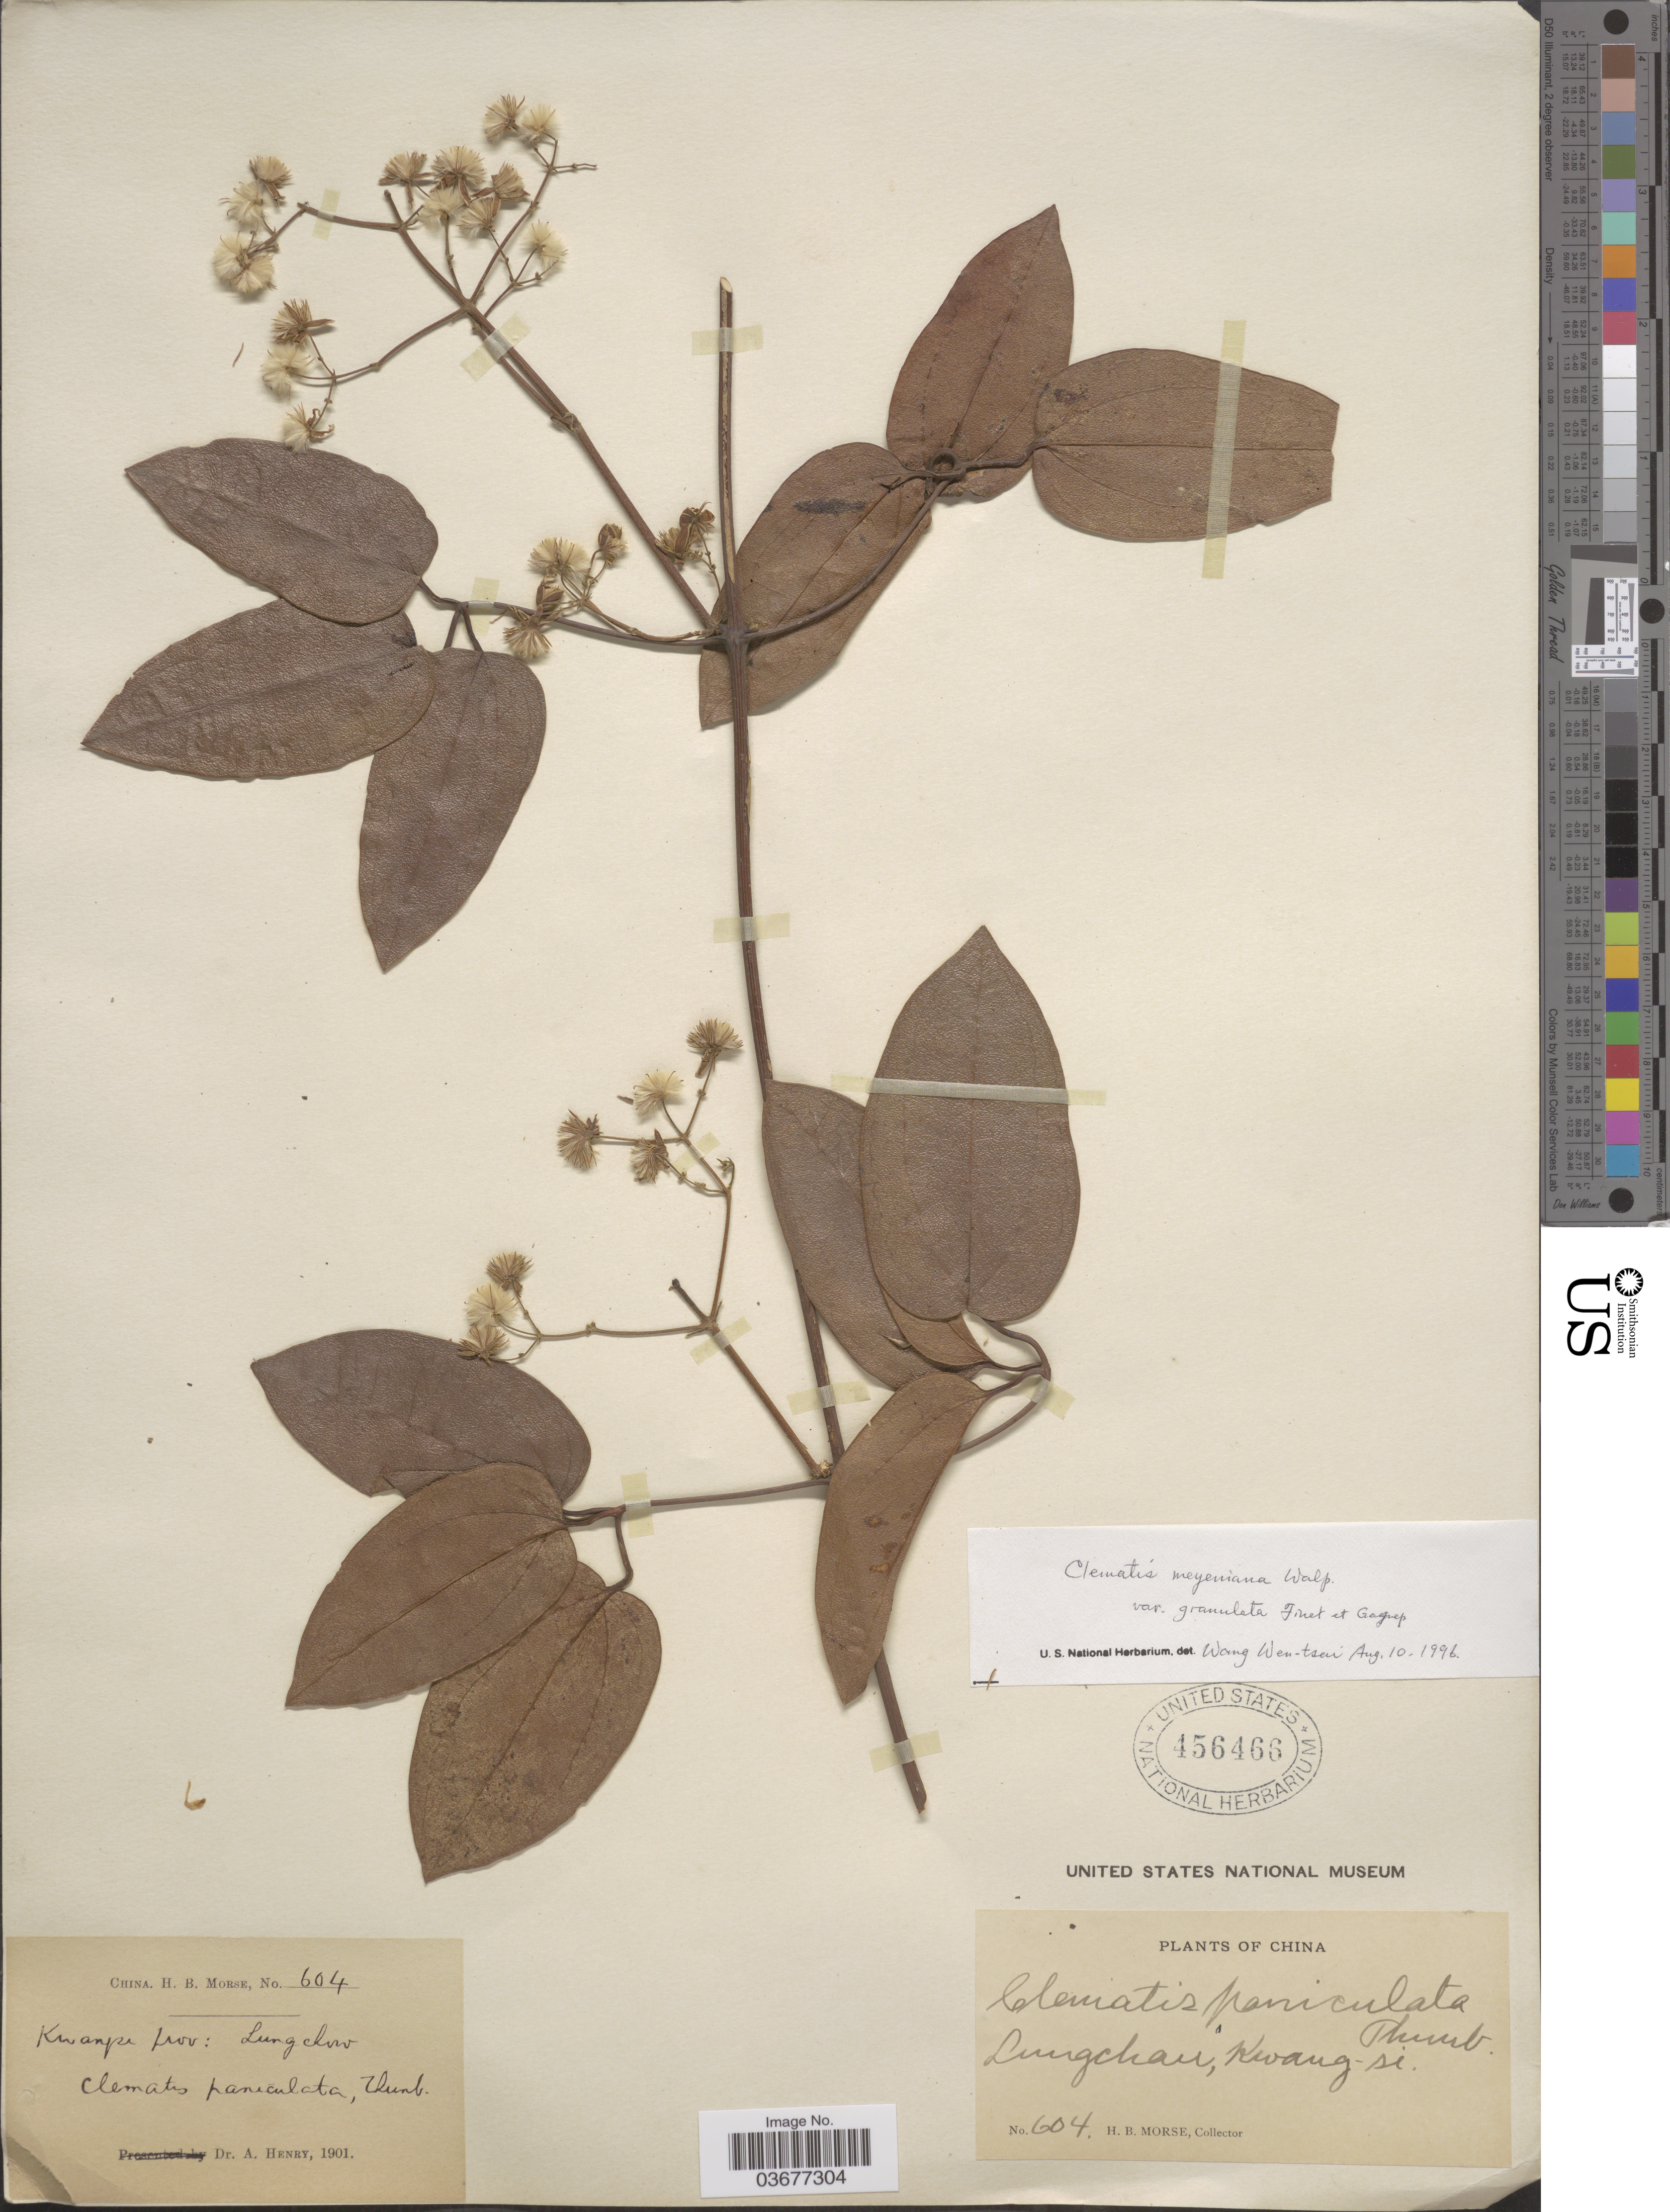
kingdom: Plantae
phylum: Tracheophyta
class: Magnoliopsida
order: Ranunculales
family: Ranunculaceae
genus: Clematis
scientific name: Clematis meyeniana var. granulata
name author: Finet & Gagnep.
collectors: H. Morse & A. Henry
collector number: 604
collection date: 1901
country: China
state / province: Guangxi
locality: Kwangsi prov: Lungchau, Kwang-si.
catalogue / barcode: US 456466